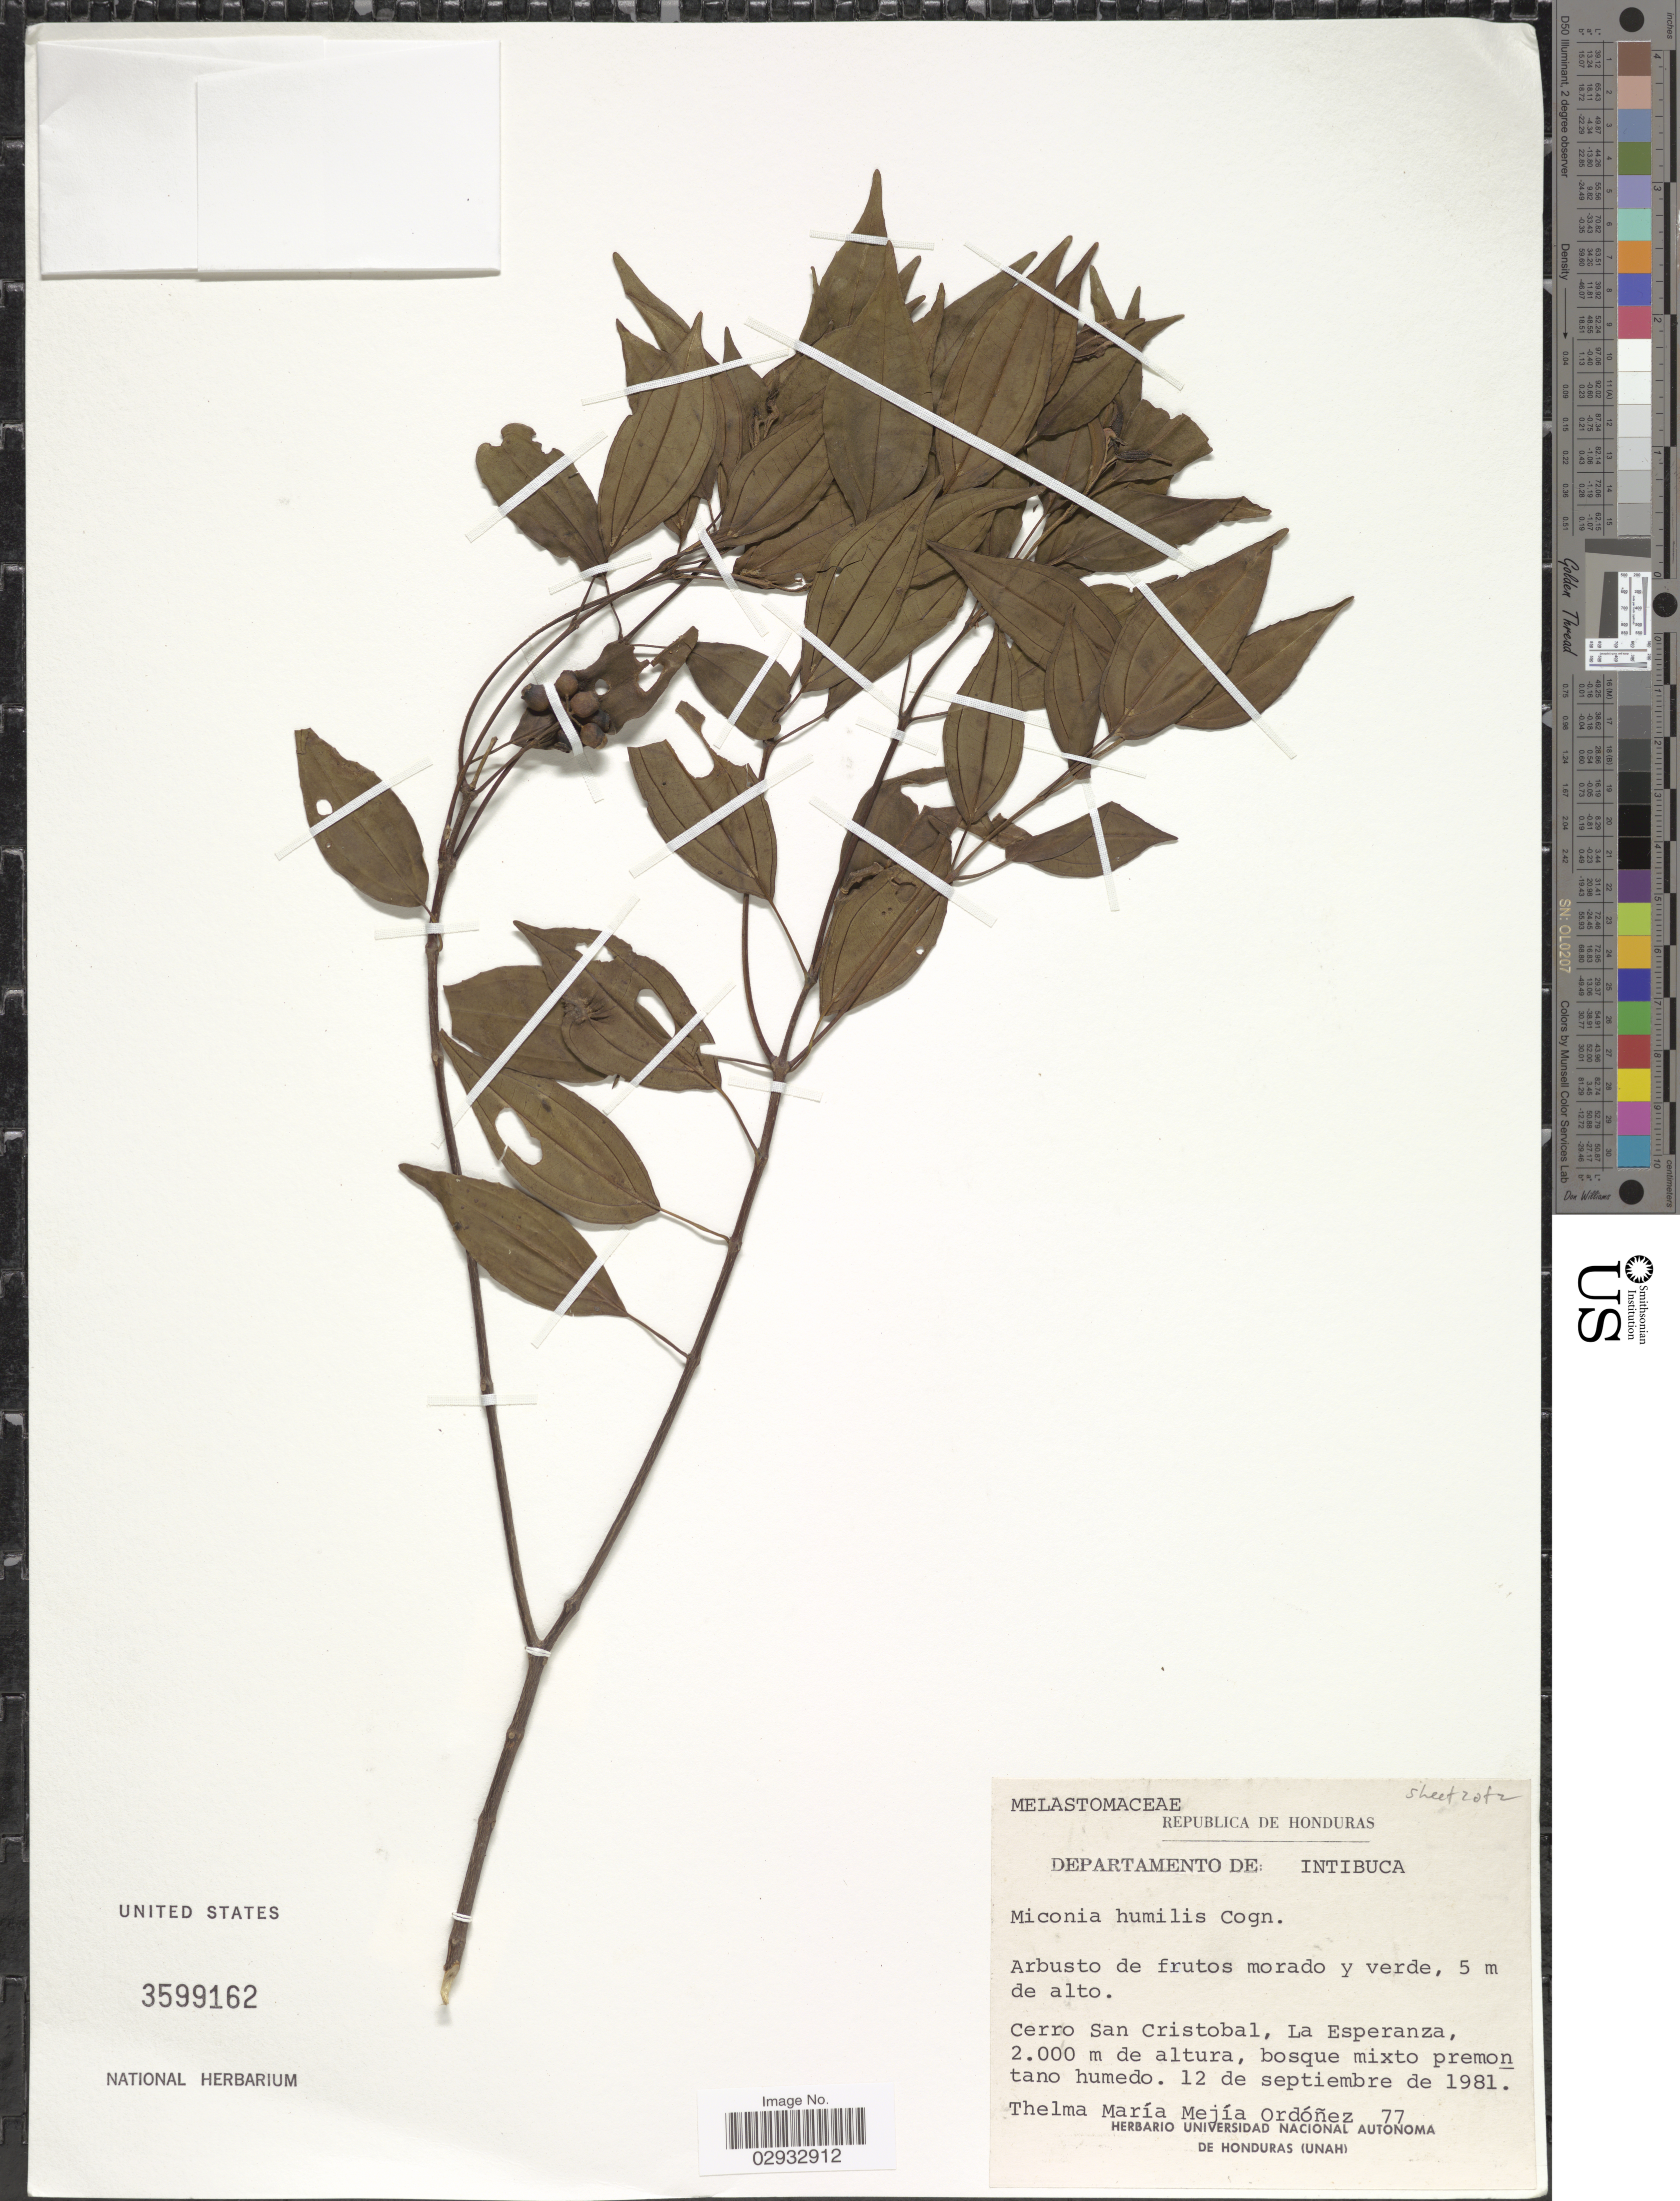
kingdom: Plantae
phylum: Tracheophyta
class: Magnoliopsida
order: Myrtales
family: Melastomataceae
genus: Miconia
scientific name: Miconia humilis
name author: Cogn.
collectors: T. Mejía Ordóñez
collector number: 77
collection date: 1981-09-12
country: Honduras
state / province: Intibuca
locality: Republica de Honduras. Departamento de Intibuca. Cerro San Cristobal, La Esperanza.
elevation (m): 2000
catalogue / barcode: US 3599162